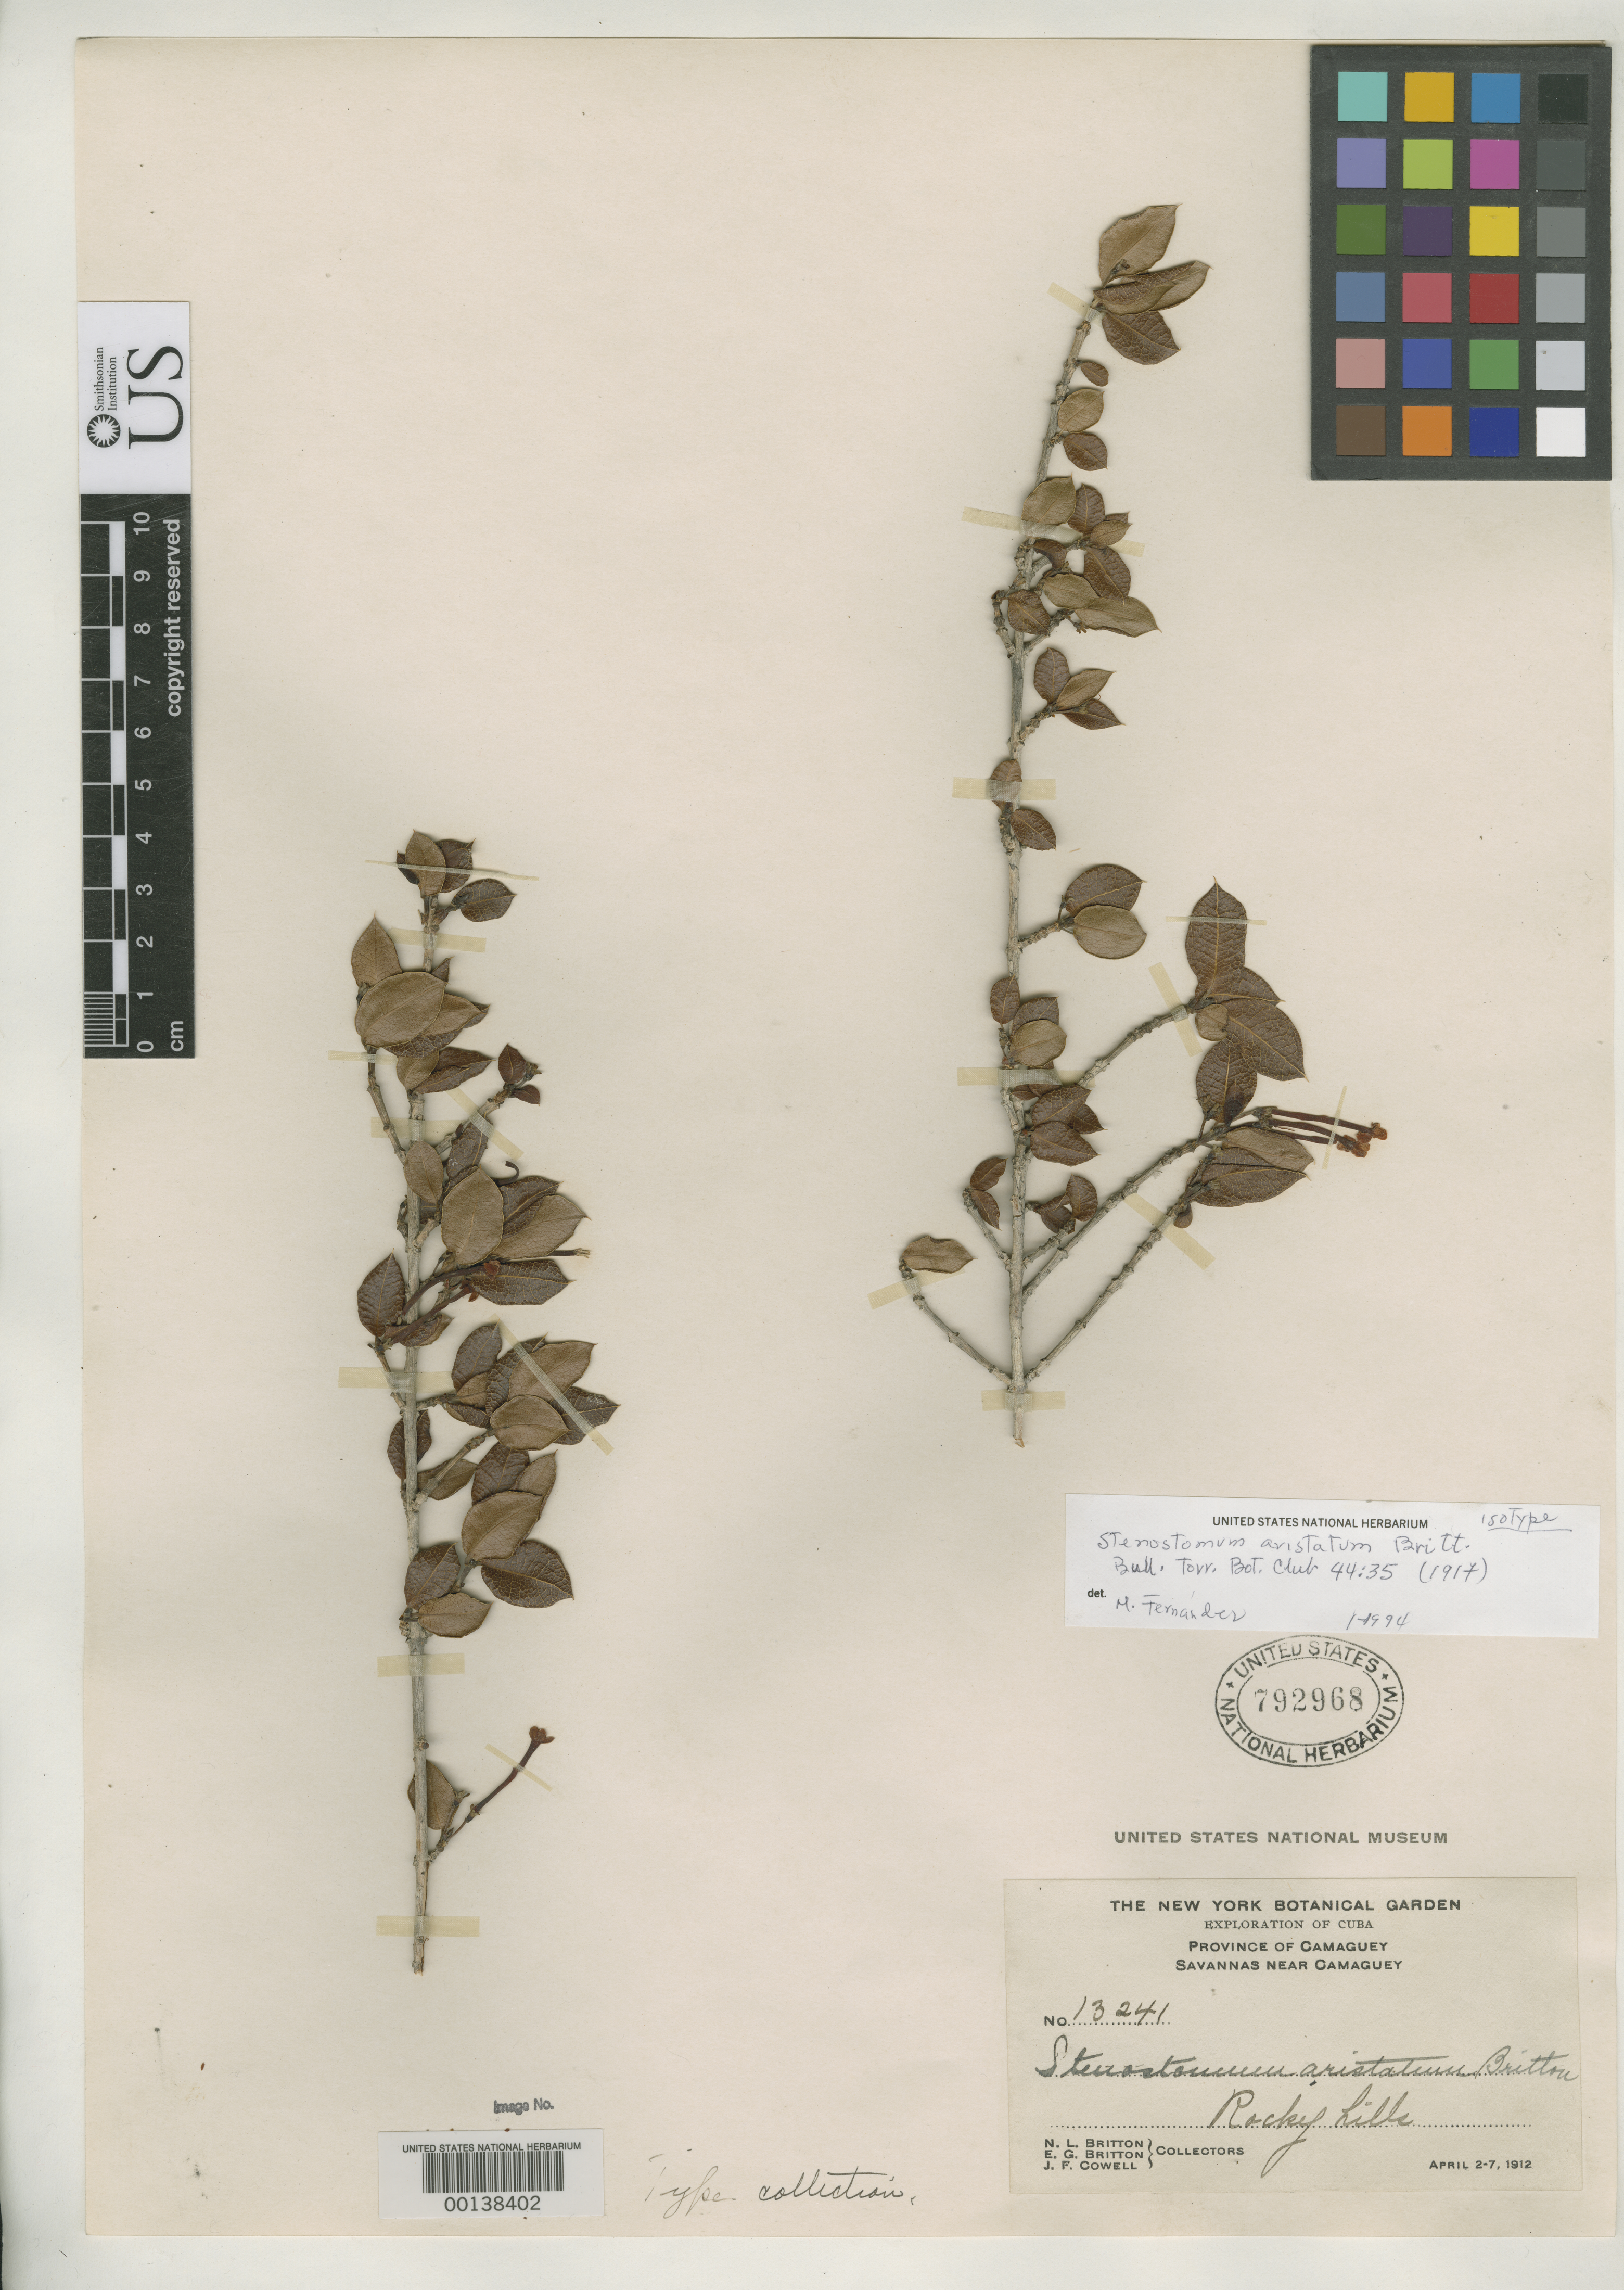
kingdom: Plantae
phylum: Tracheophyta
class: Magnoliopsida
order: Gentianales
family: Rubiaceae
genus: Stenostomum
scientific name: Stenostomum aristatum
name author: Britton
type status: Isotype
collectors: N. Britton & J. F. Cowell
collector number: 13241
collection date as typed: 02 Apr 1912 to 07 Apr 1912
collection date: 1912-04-02/1912-04-07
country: Cuba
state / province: Camagüey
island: Greater Antilles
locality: Near Camaguey.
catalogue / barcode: US 792968